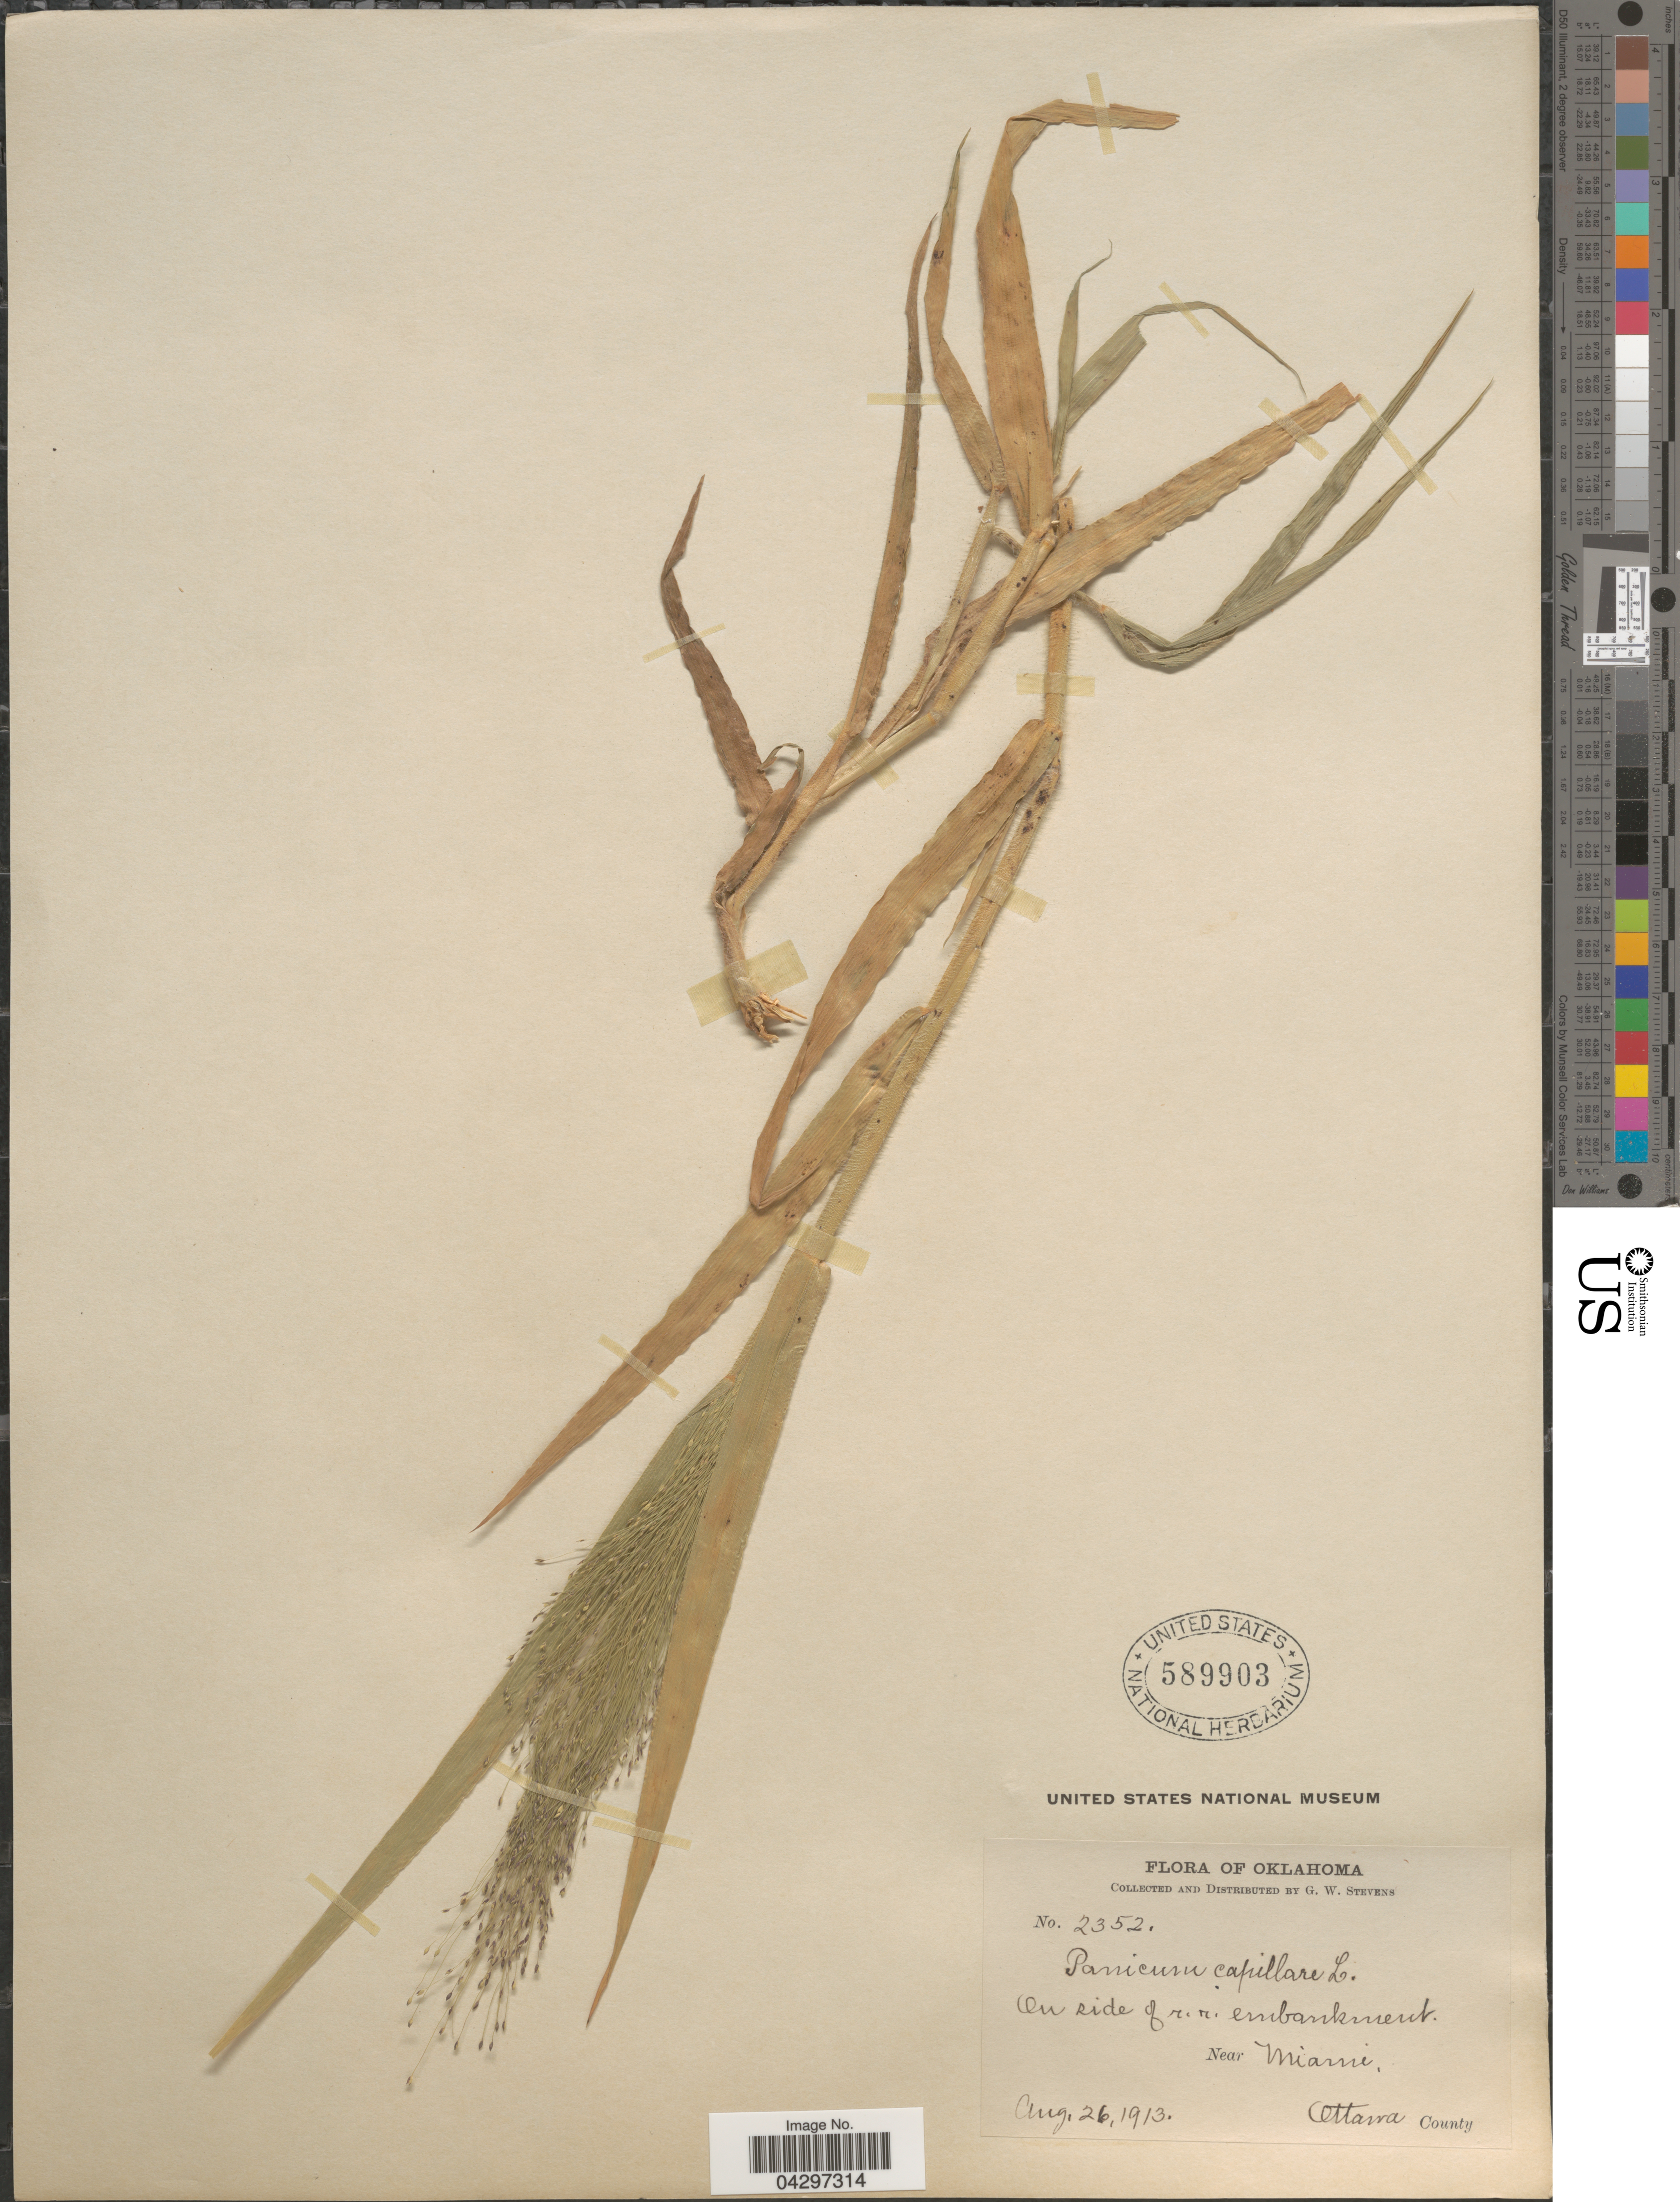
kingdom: Plantae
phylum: Tracheophyta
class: Liliopsida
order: Poales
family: Poaceae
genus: Panicum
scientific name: Panicum capillare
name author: L.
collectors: G. W. Stevens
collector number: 2352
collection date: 1913-08-26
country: United States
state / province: Oklahoma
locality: On side of r.r. embankment. Near Miami, Ottawa County.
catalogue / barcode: US 589903